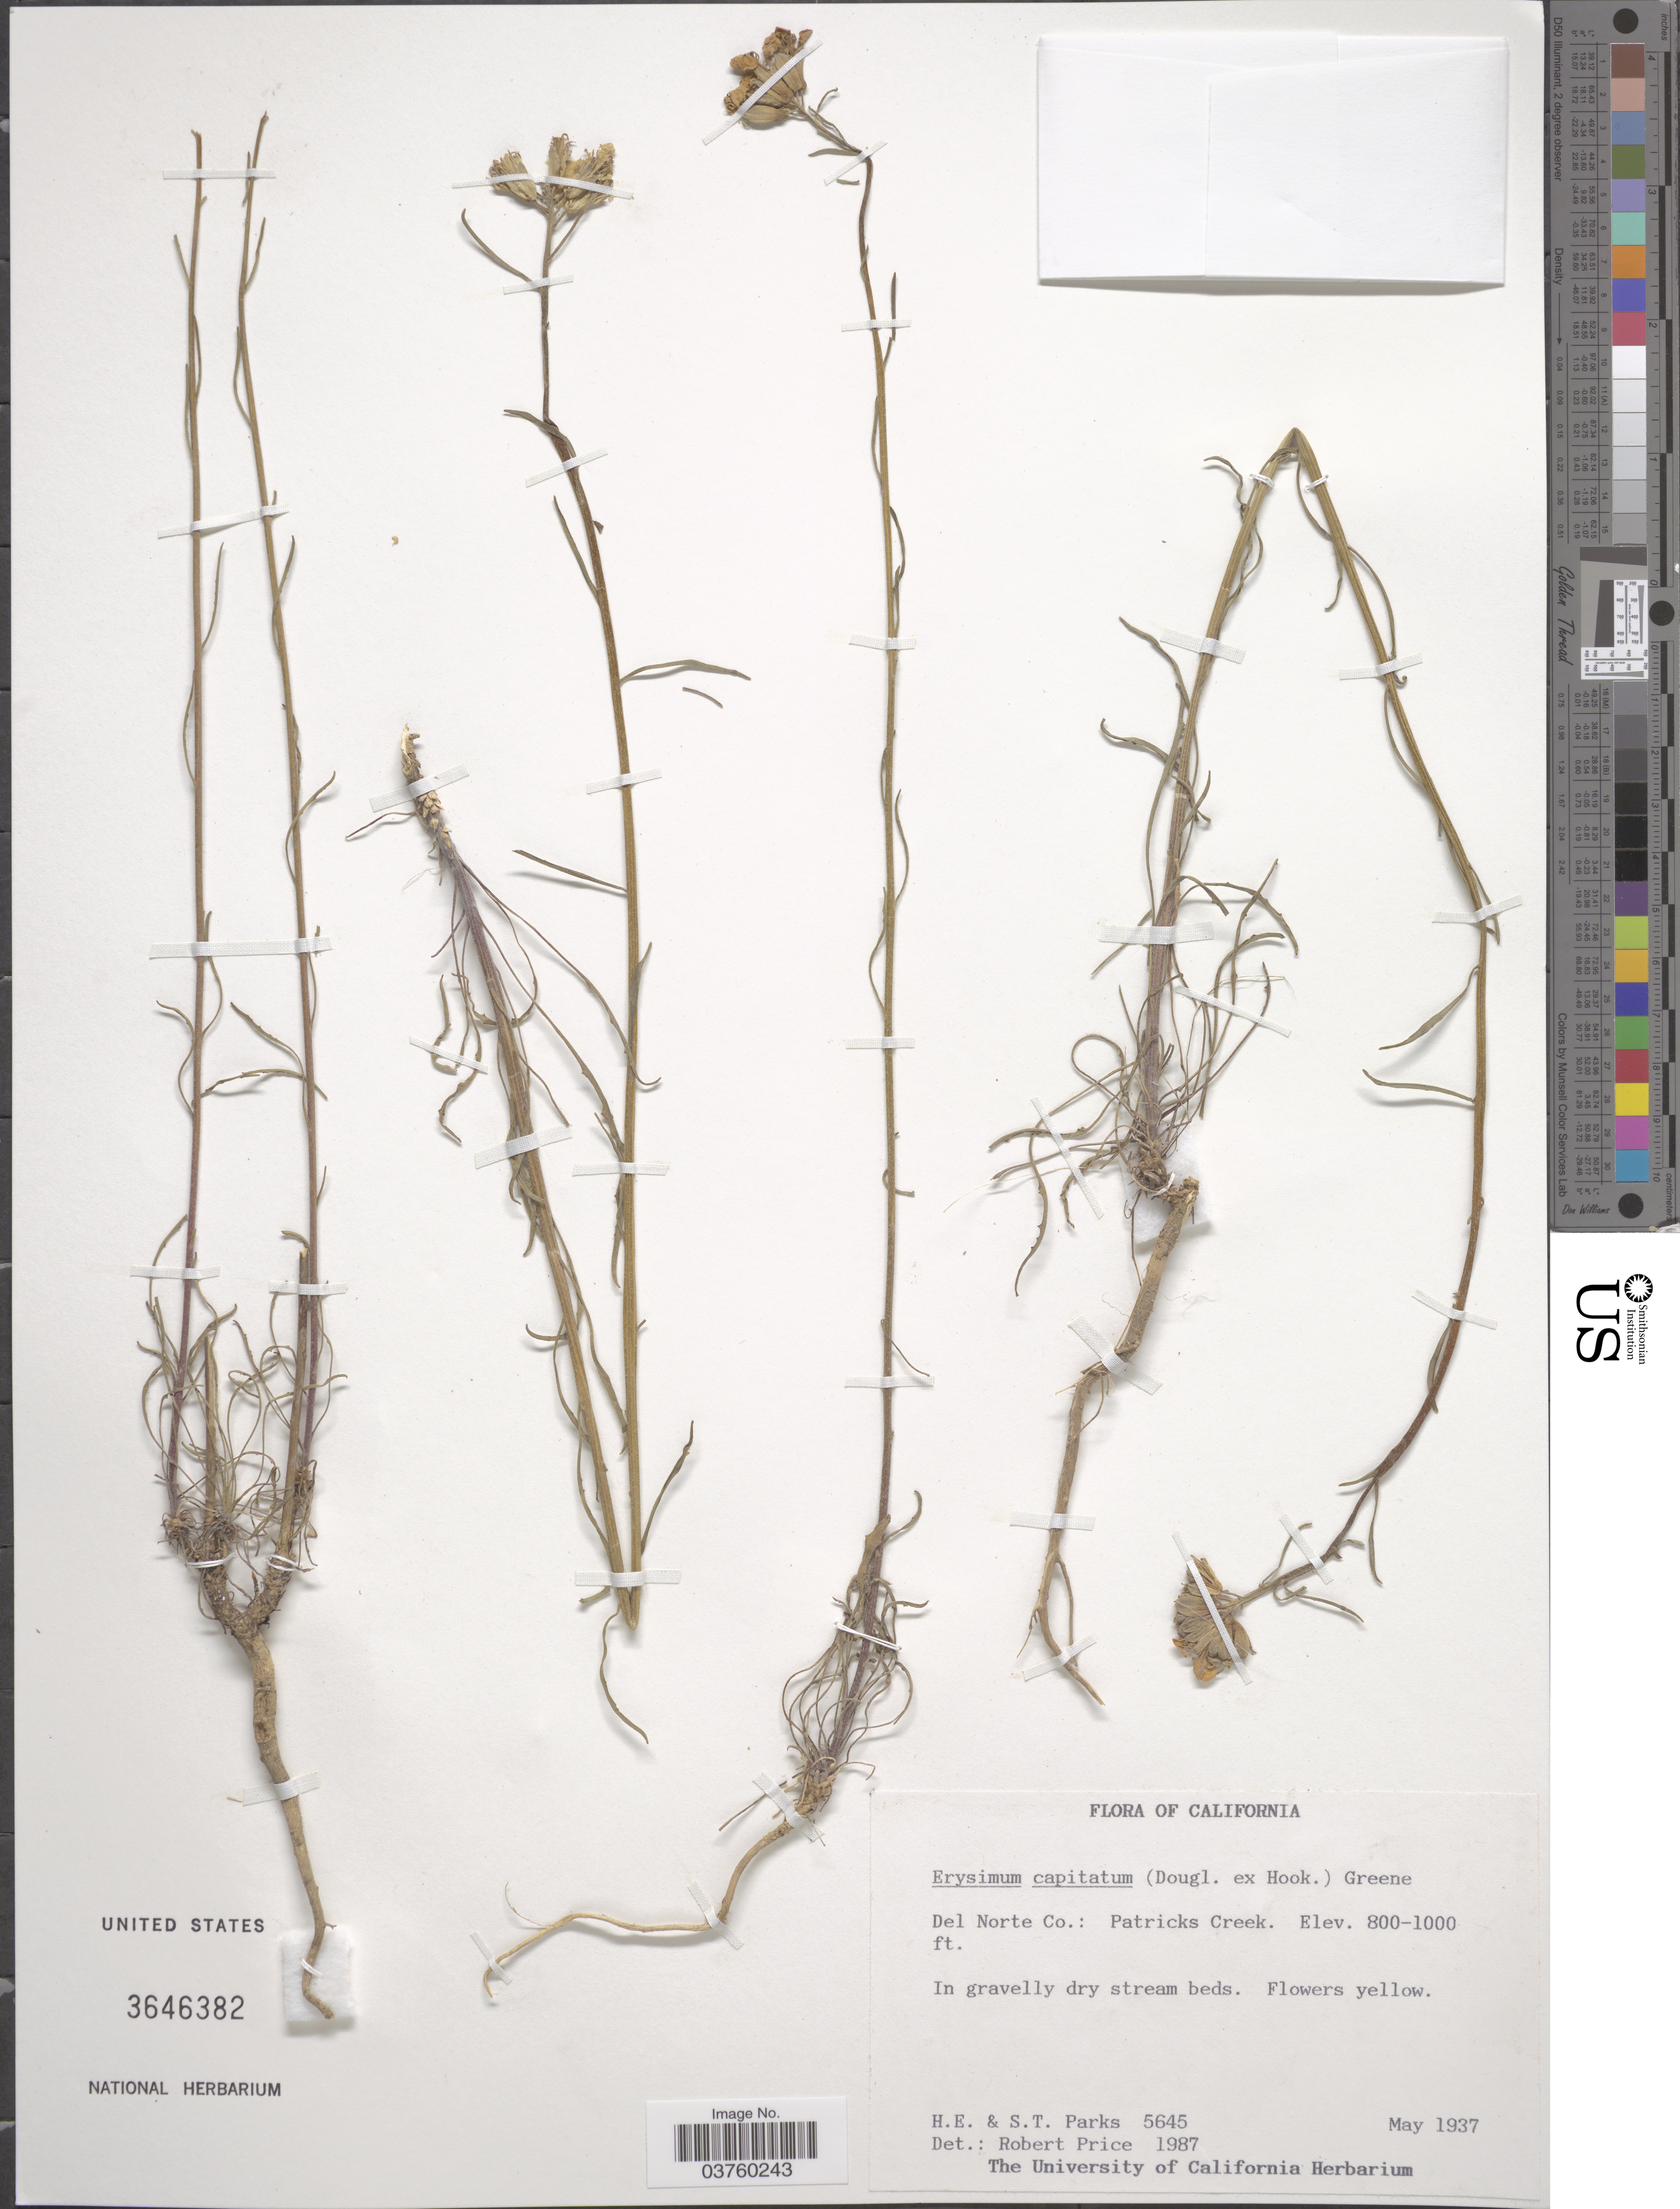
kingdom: Plantae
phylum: Tracheophyta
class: Magnoliopsida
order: Brassicales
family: Brassicaceae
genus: Erysimum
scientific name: Erysimum capitatum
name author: (Douglas ex Hook.) Greene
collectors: H. E. Parks & S. Parks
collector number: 5645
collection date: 1937-05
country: United States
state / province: California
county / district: Del Norte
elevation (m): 244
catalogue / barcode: US 3646382